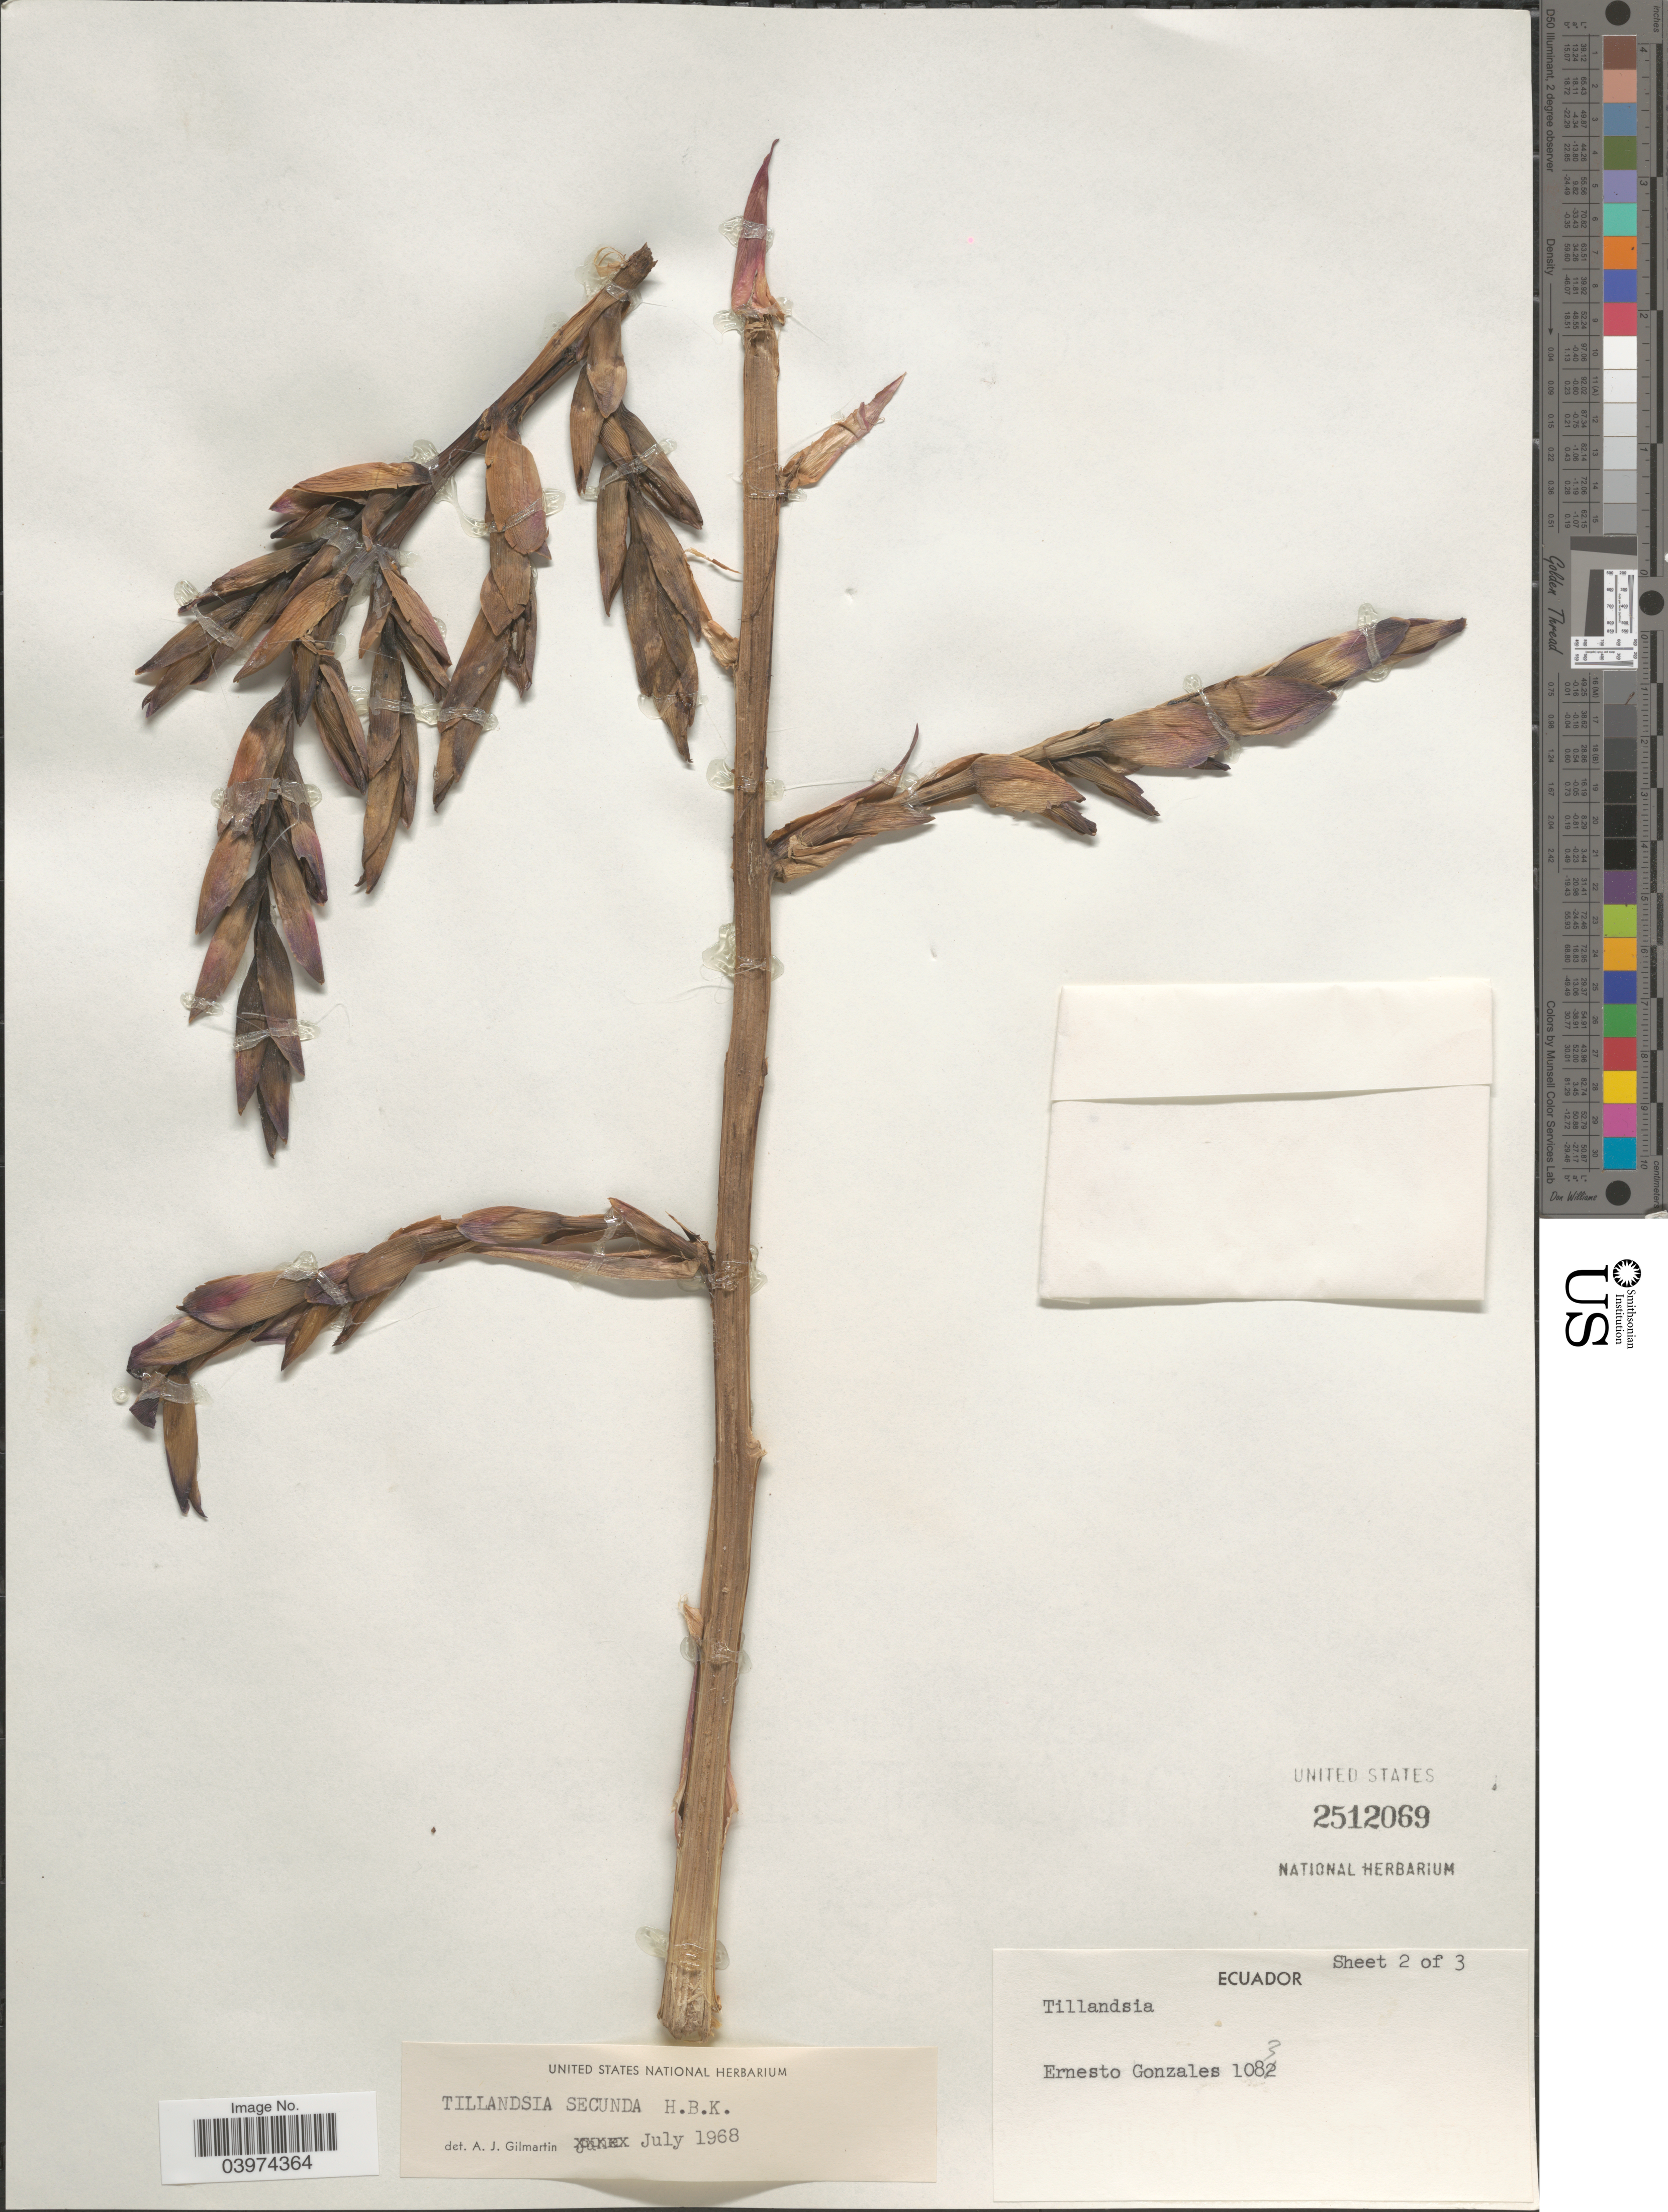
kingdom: Plantae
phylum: Tracheophyta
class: Liliopsida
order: Poales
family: Bromeliaceae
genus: Tillandsia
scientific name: Tillandsia secunda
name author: Kunth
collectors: E. Gonzales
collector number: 1083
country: Ecuador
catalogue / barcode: US 2512069